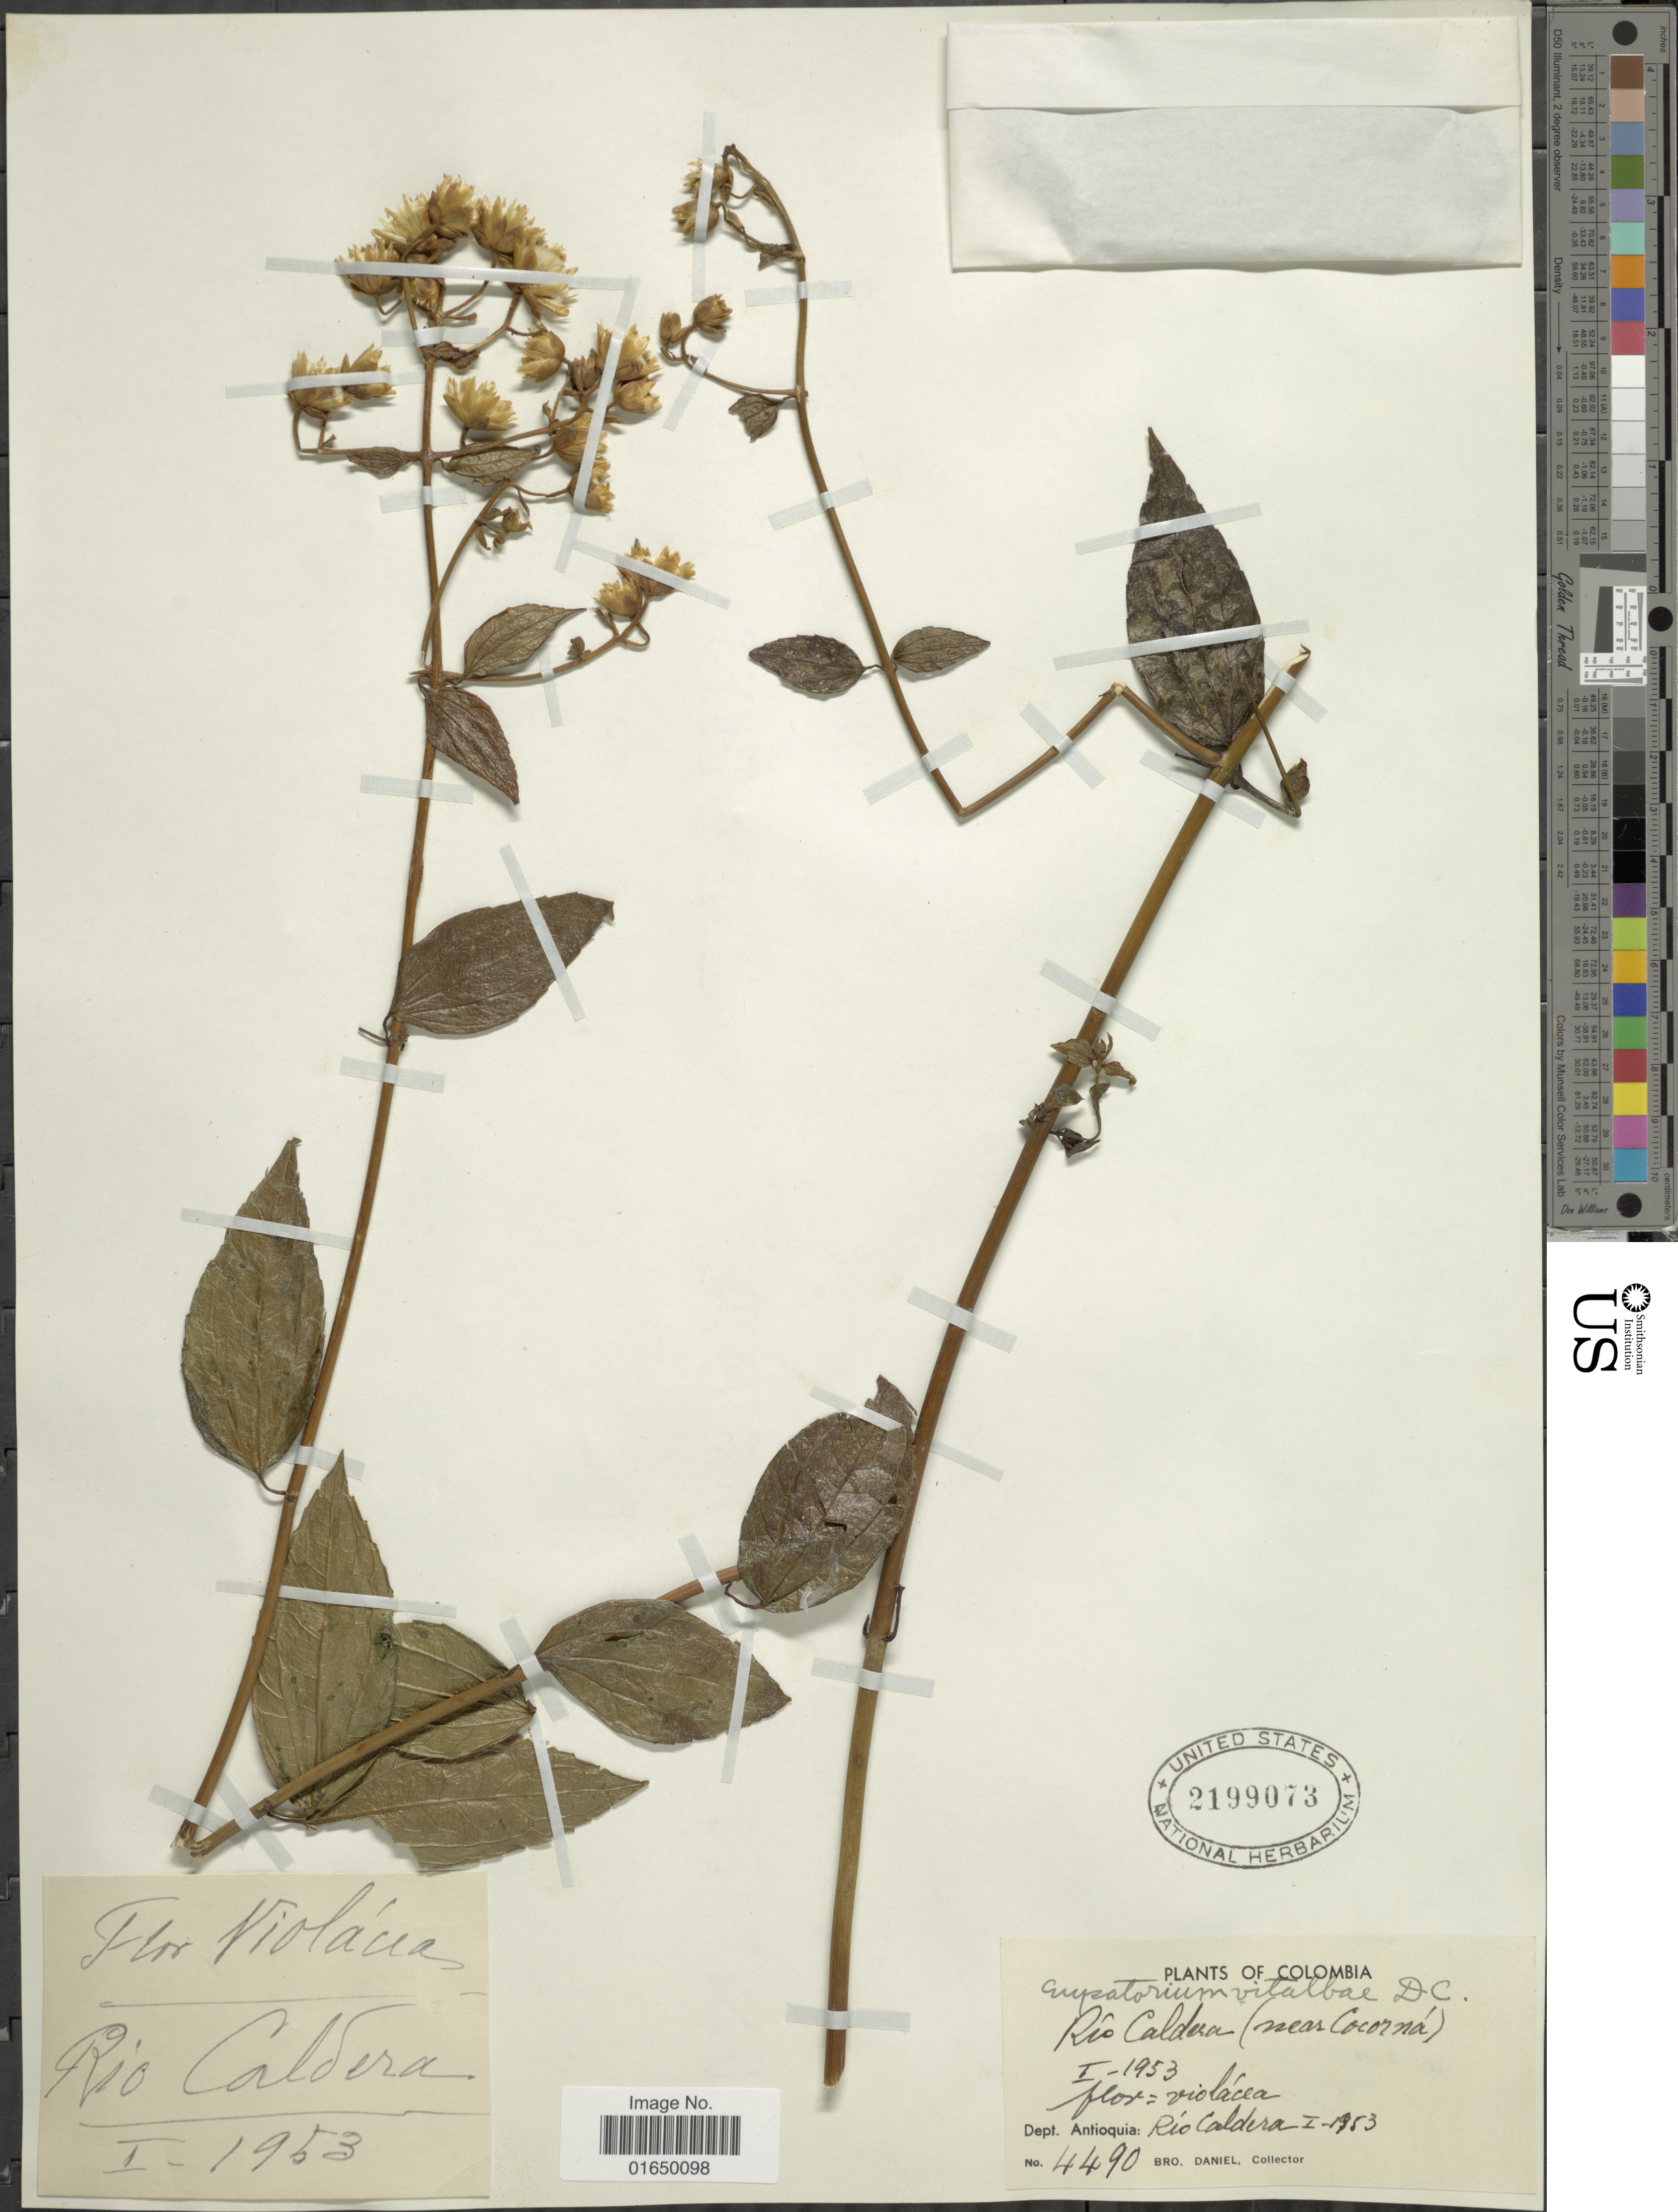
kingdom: Plantae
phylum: Tracheophyta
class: Magnoliopsida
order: Asterales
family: Asteraceae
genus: Heterocondylus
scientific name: Heterocondylus vitalbae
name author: (DC.) R.M. King & H. Rob.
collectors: Bro. Daniel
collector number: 4490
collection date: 1953-01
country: Colombia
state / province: Antioquia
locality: Rio Caldera (near Cocorná), Dept. Antioquia: Rio Caldera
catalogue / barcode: US 2199073